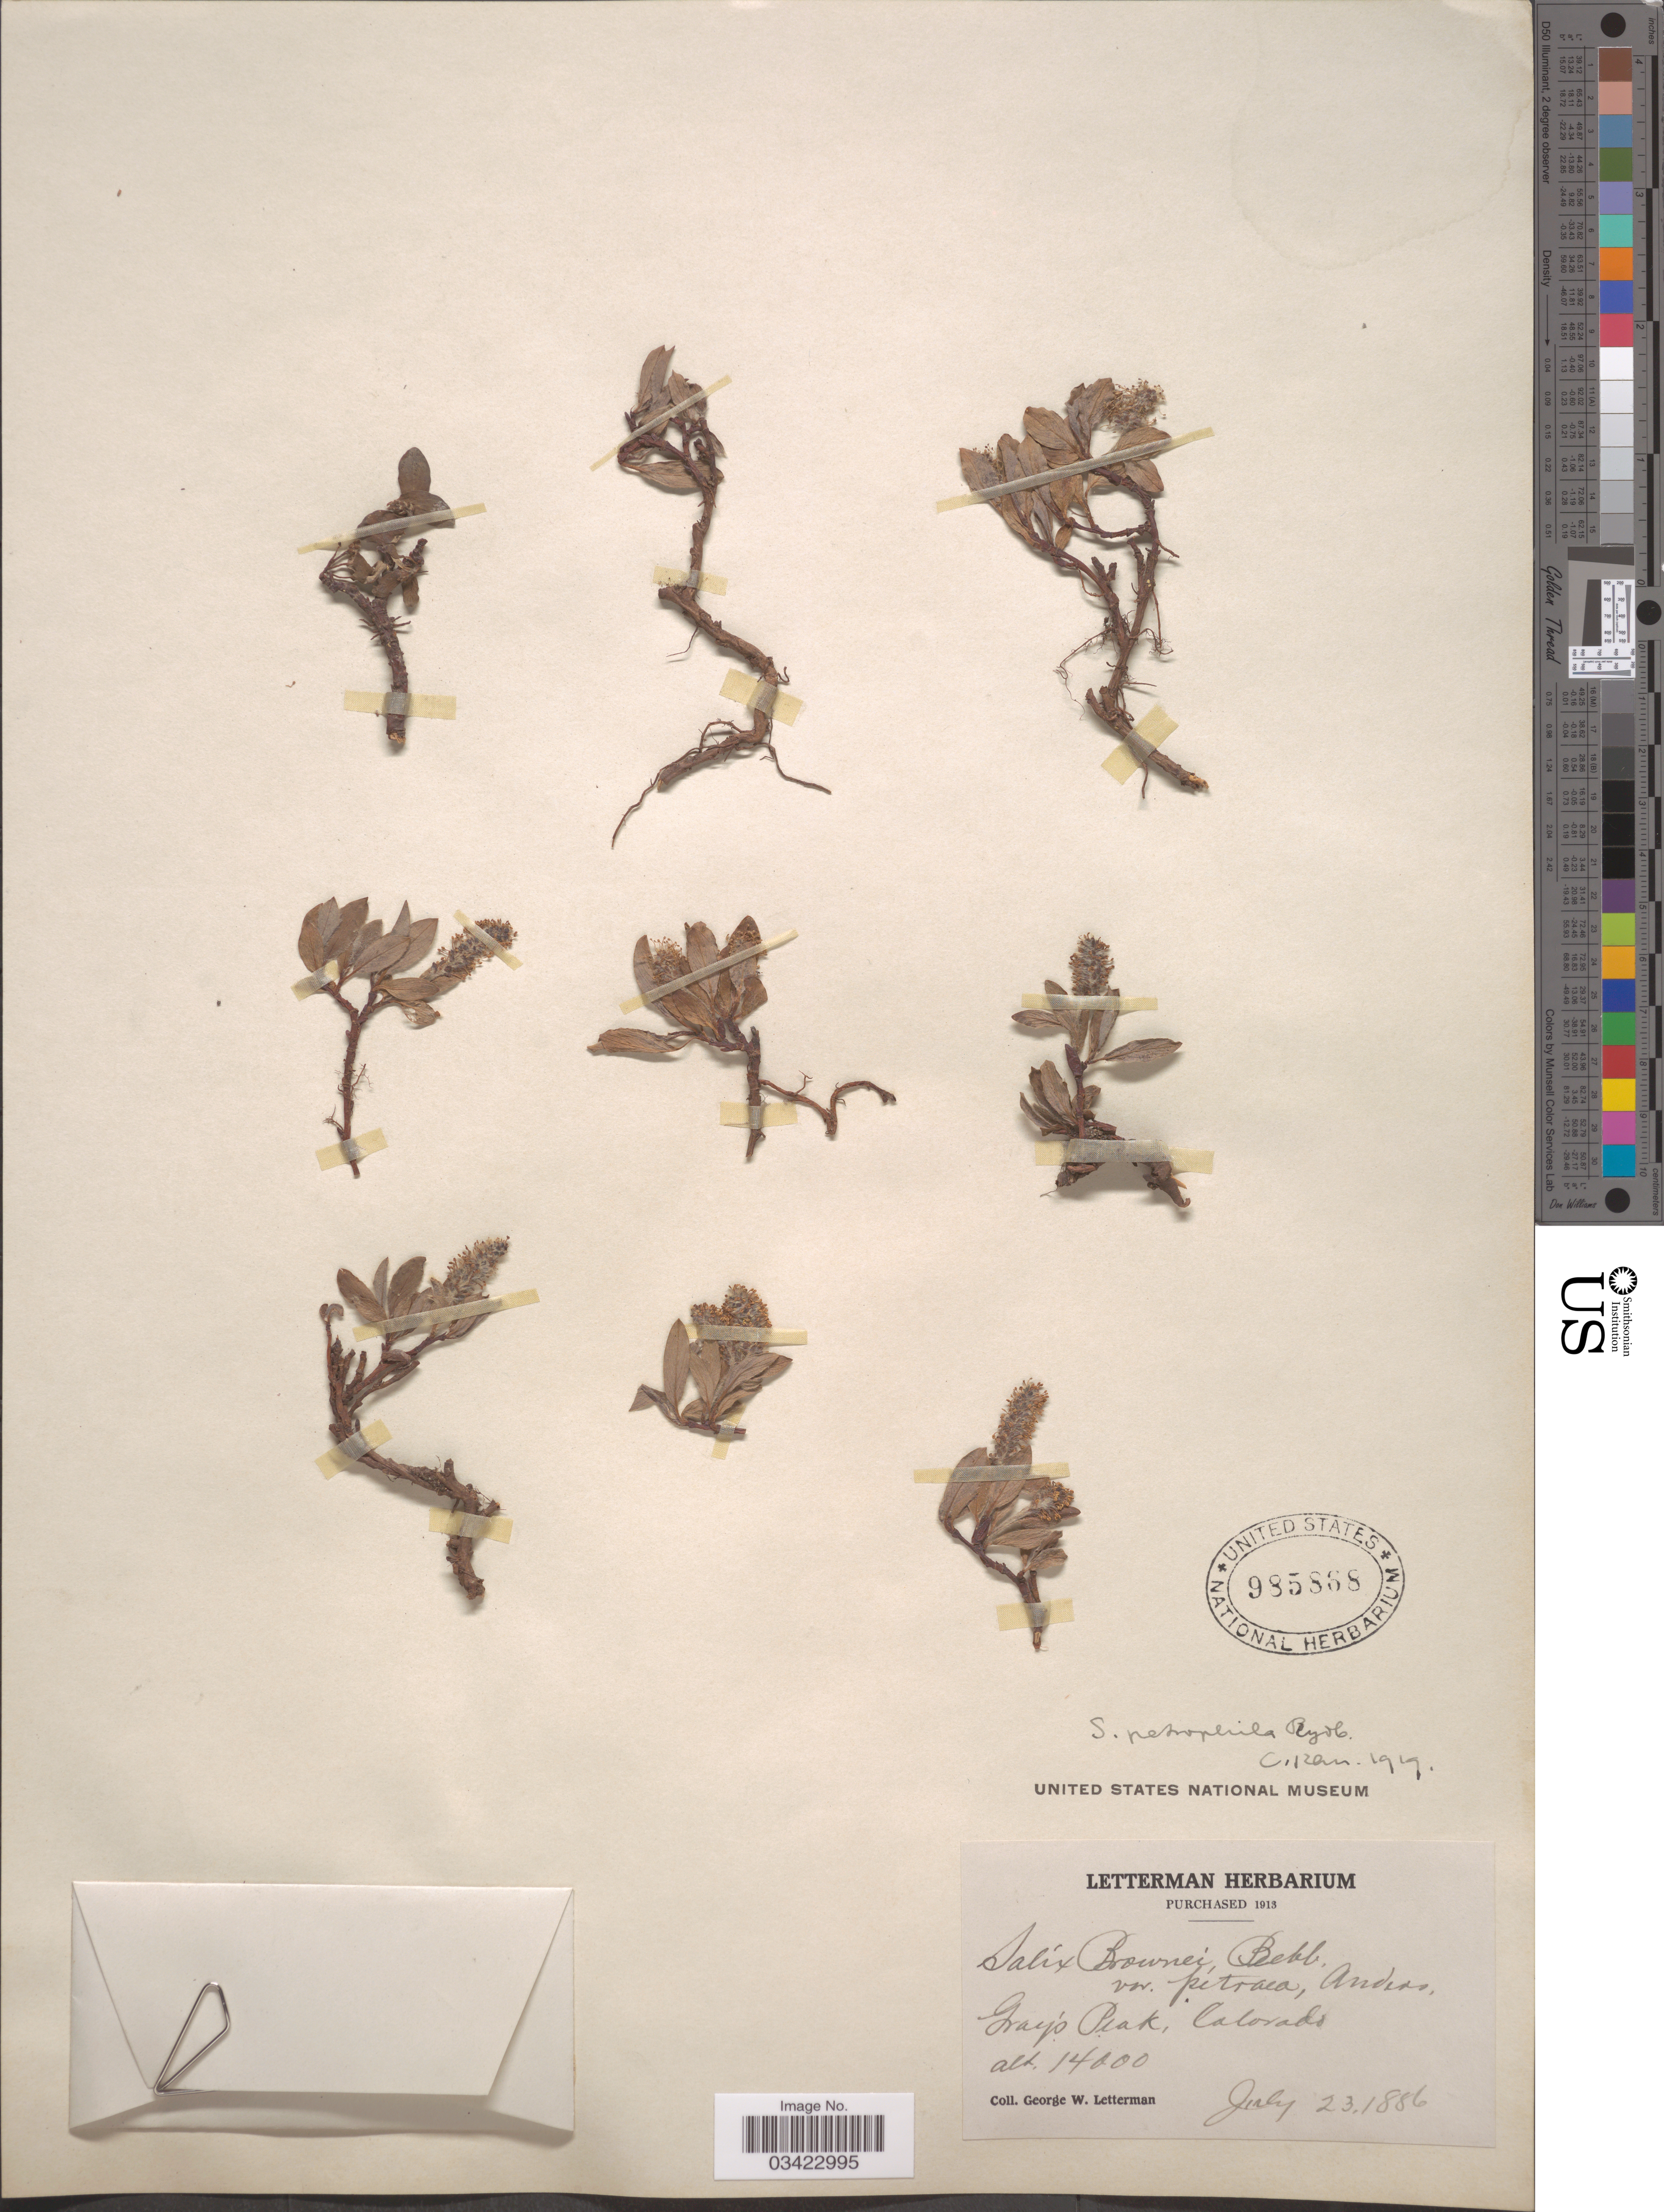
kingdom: Plantae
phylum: Tracheophyta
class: Magnoliopsida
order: Malpighiales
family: Salicaceae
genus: Salix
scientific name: Salix anglorum var. antiplasta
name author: C.K. Schneid.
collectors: G. W. Letterman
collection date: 1886-07-23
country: United States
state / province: Colorado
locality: Gray's Peak.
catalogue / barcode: US 985868